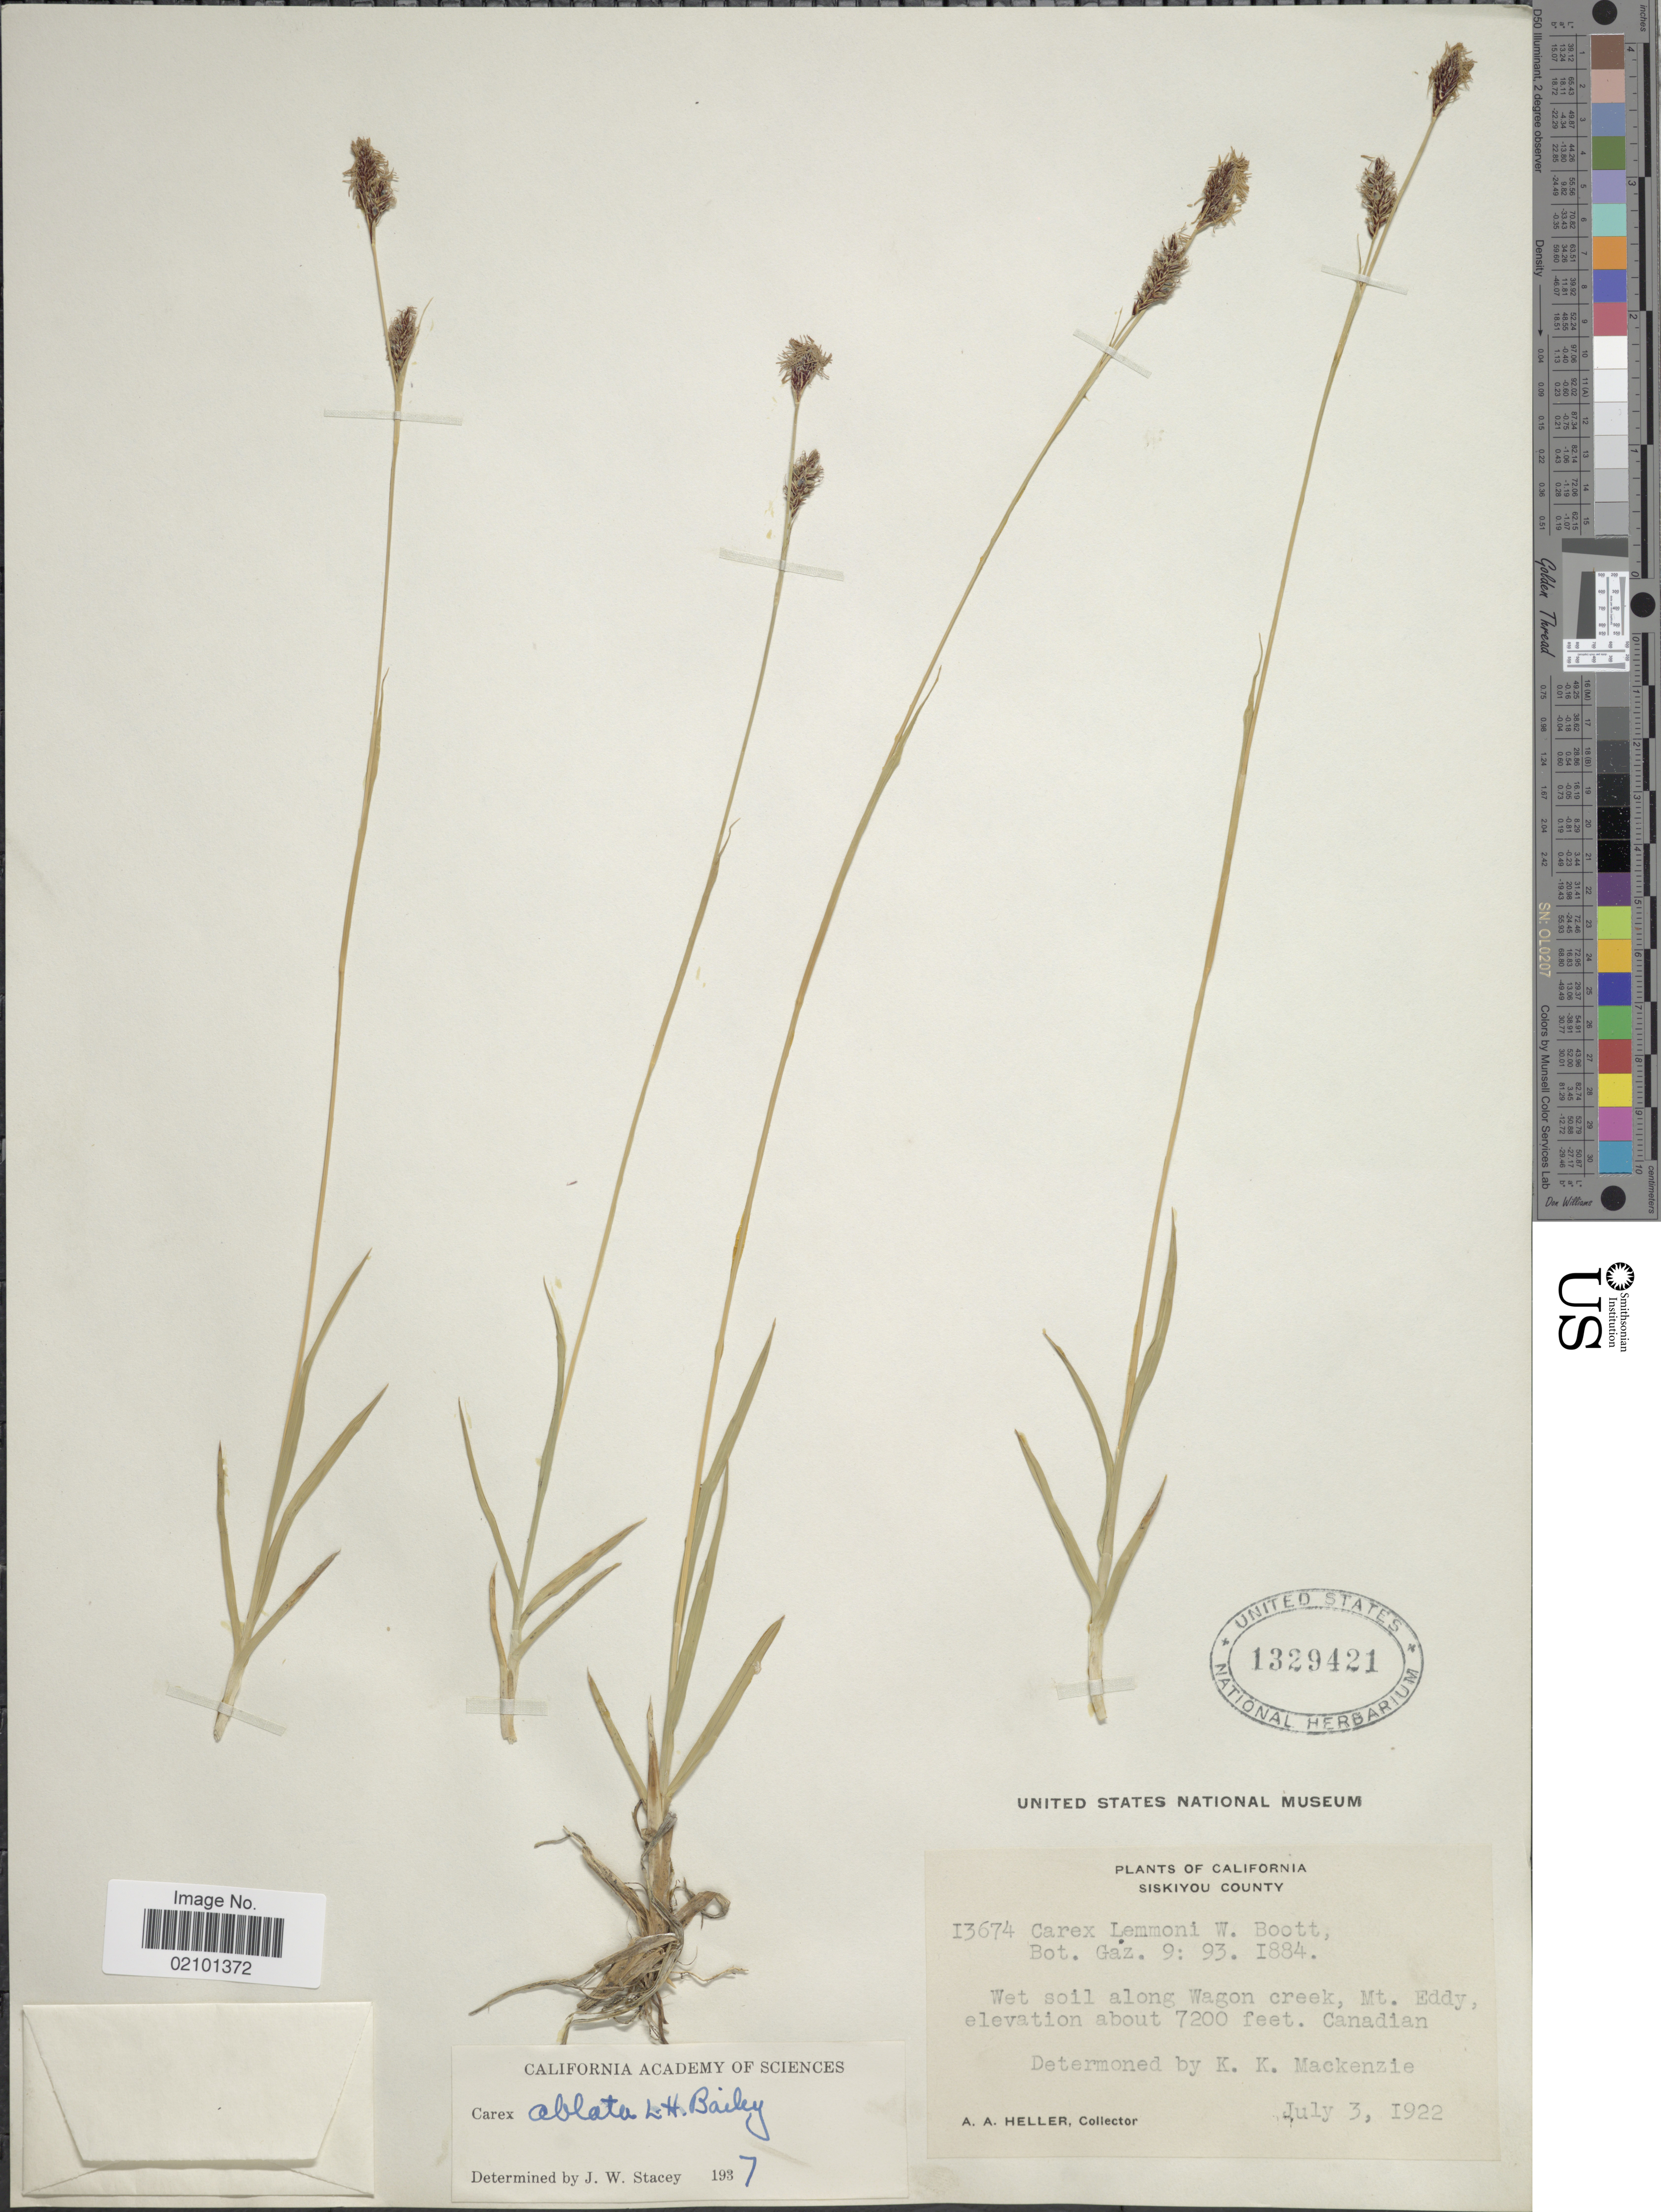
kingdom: Plantae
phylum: Tracheophyta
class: Liliopsida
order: Poales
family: Cyperaceae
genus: Carex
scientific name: Carex ablata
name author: L.H. Bailey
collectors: A. A. Heller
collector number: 13674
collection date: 1922-07-03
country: United States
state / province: California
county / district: Siskiyou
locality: Siskiyou County. Wet soil along Wagon creek, Mt. Eddy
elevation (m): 2195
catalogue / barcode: US 1329421